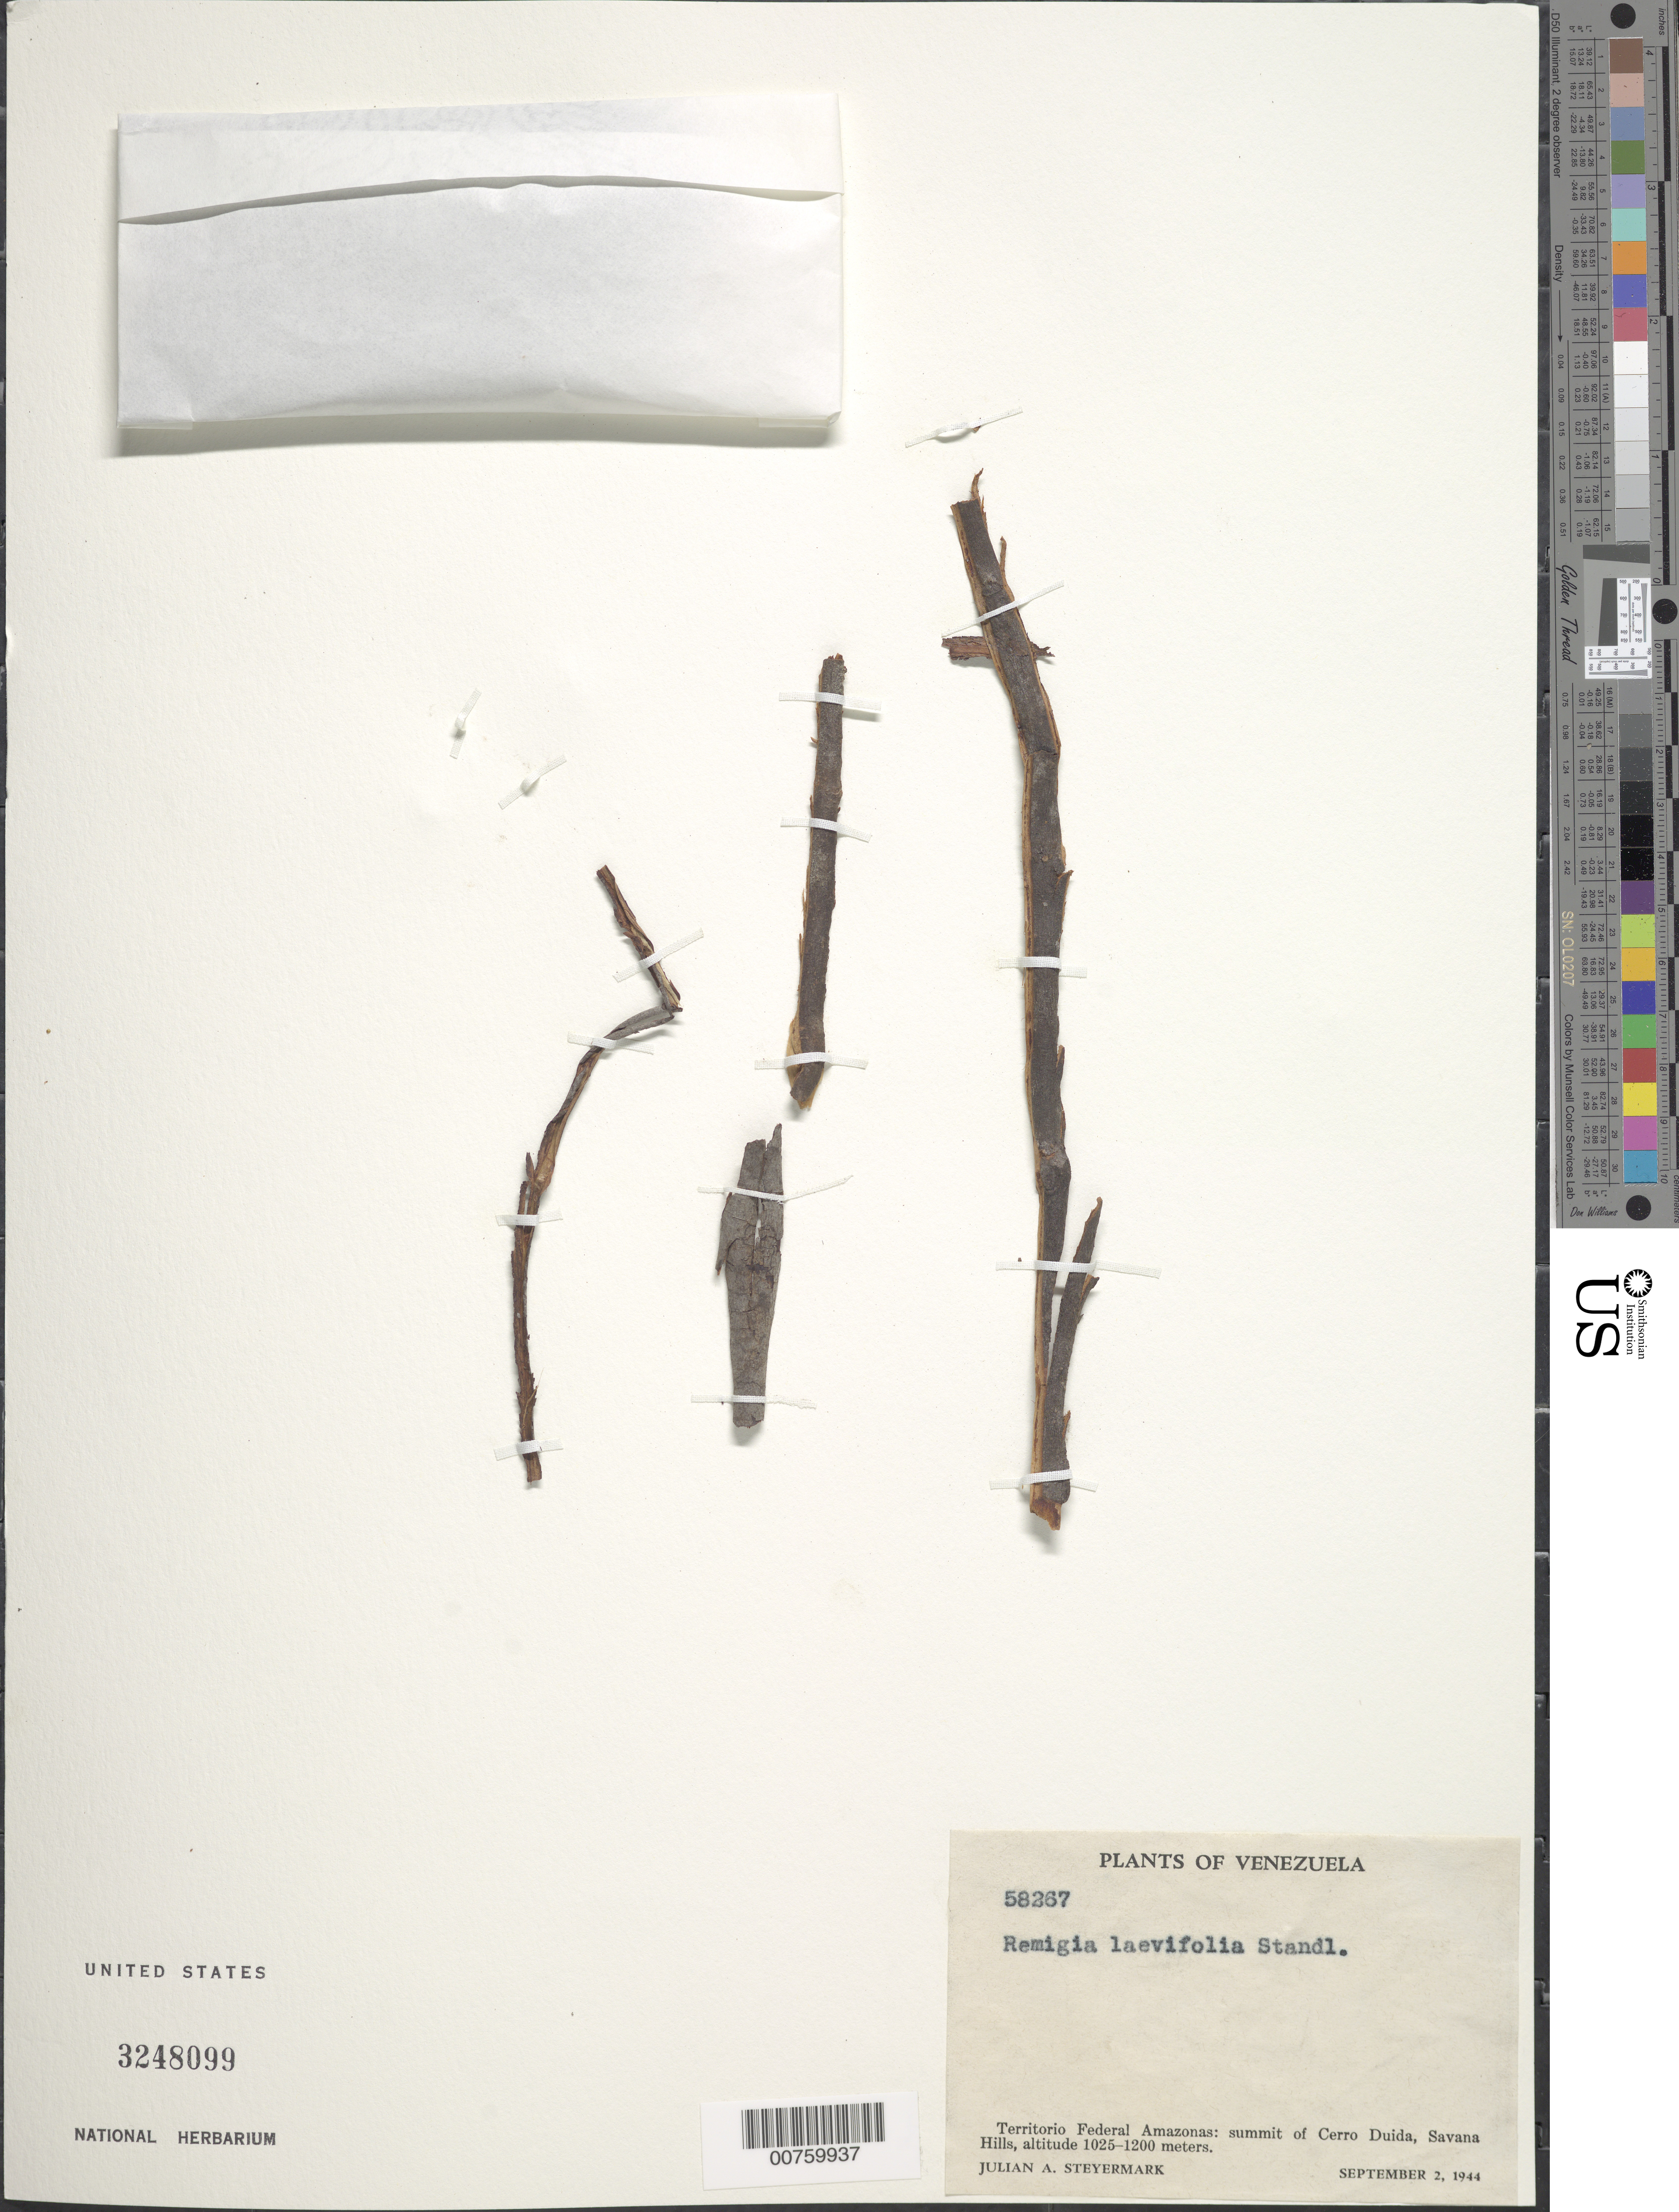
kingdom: Plantae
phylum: Tracheophyta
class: Magnoliopsida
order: Gentianales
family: Rubiaceae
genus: Remijia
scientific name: Remijia longifolia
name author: Benth. ex Standl.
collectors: J. Steyermark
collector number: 58267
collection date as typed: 2-Sep-44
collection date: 1944-09-02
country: Venezuela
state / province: Amazonas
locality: Cerro Duida, summit, Caño Negro, Savanna Hills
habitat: Summit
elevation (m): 1025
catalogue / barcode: US 3248099